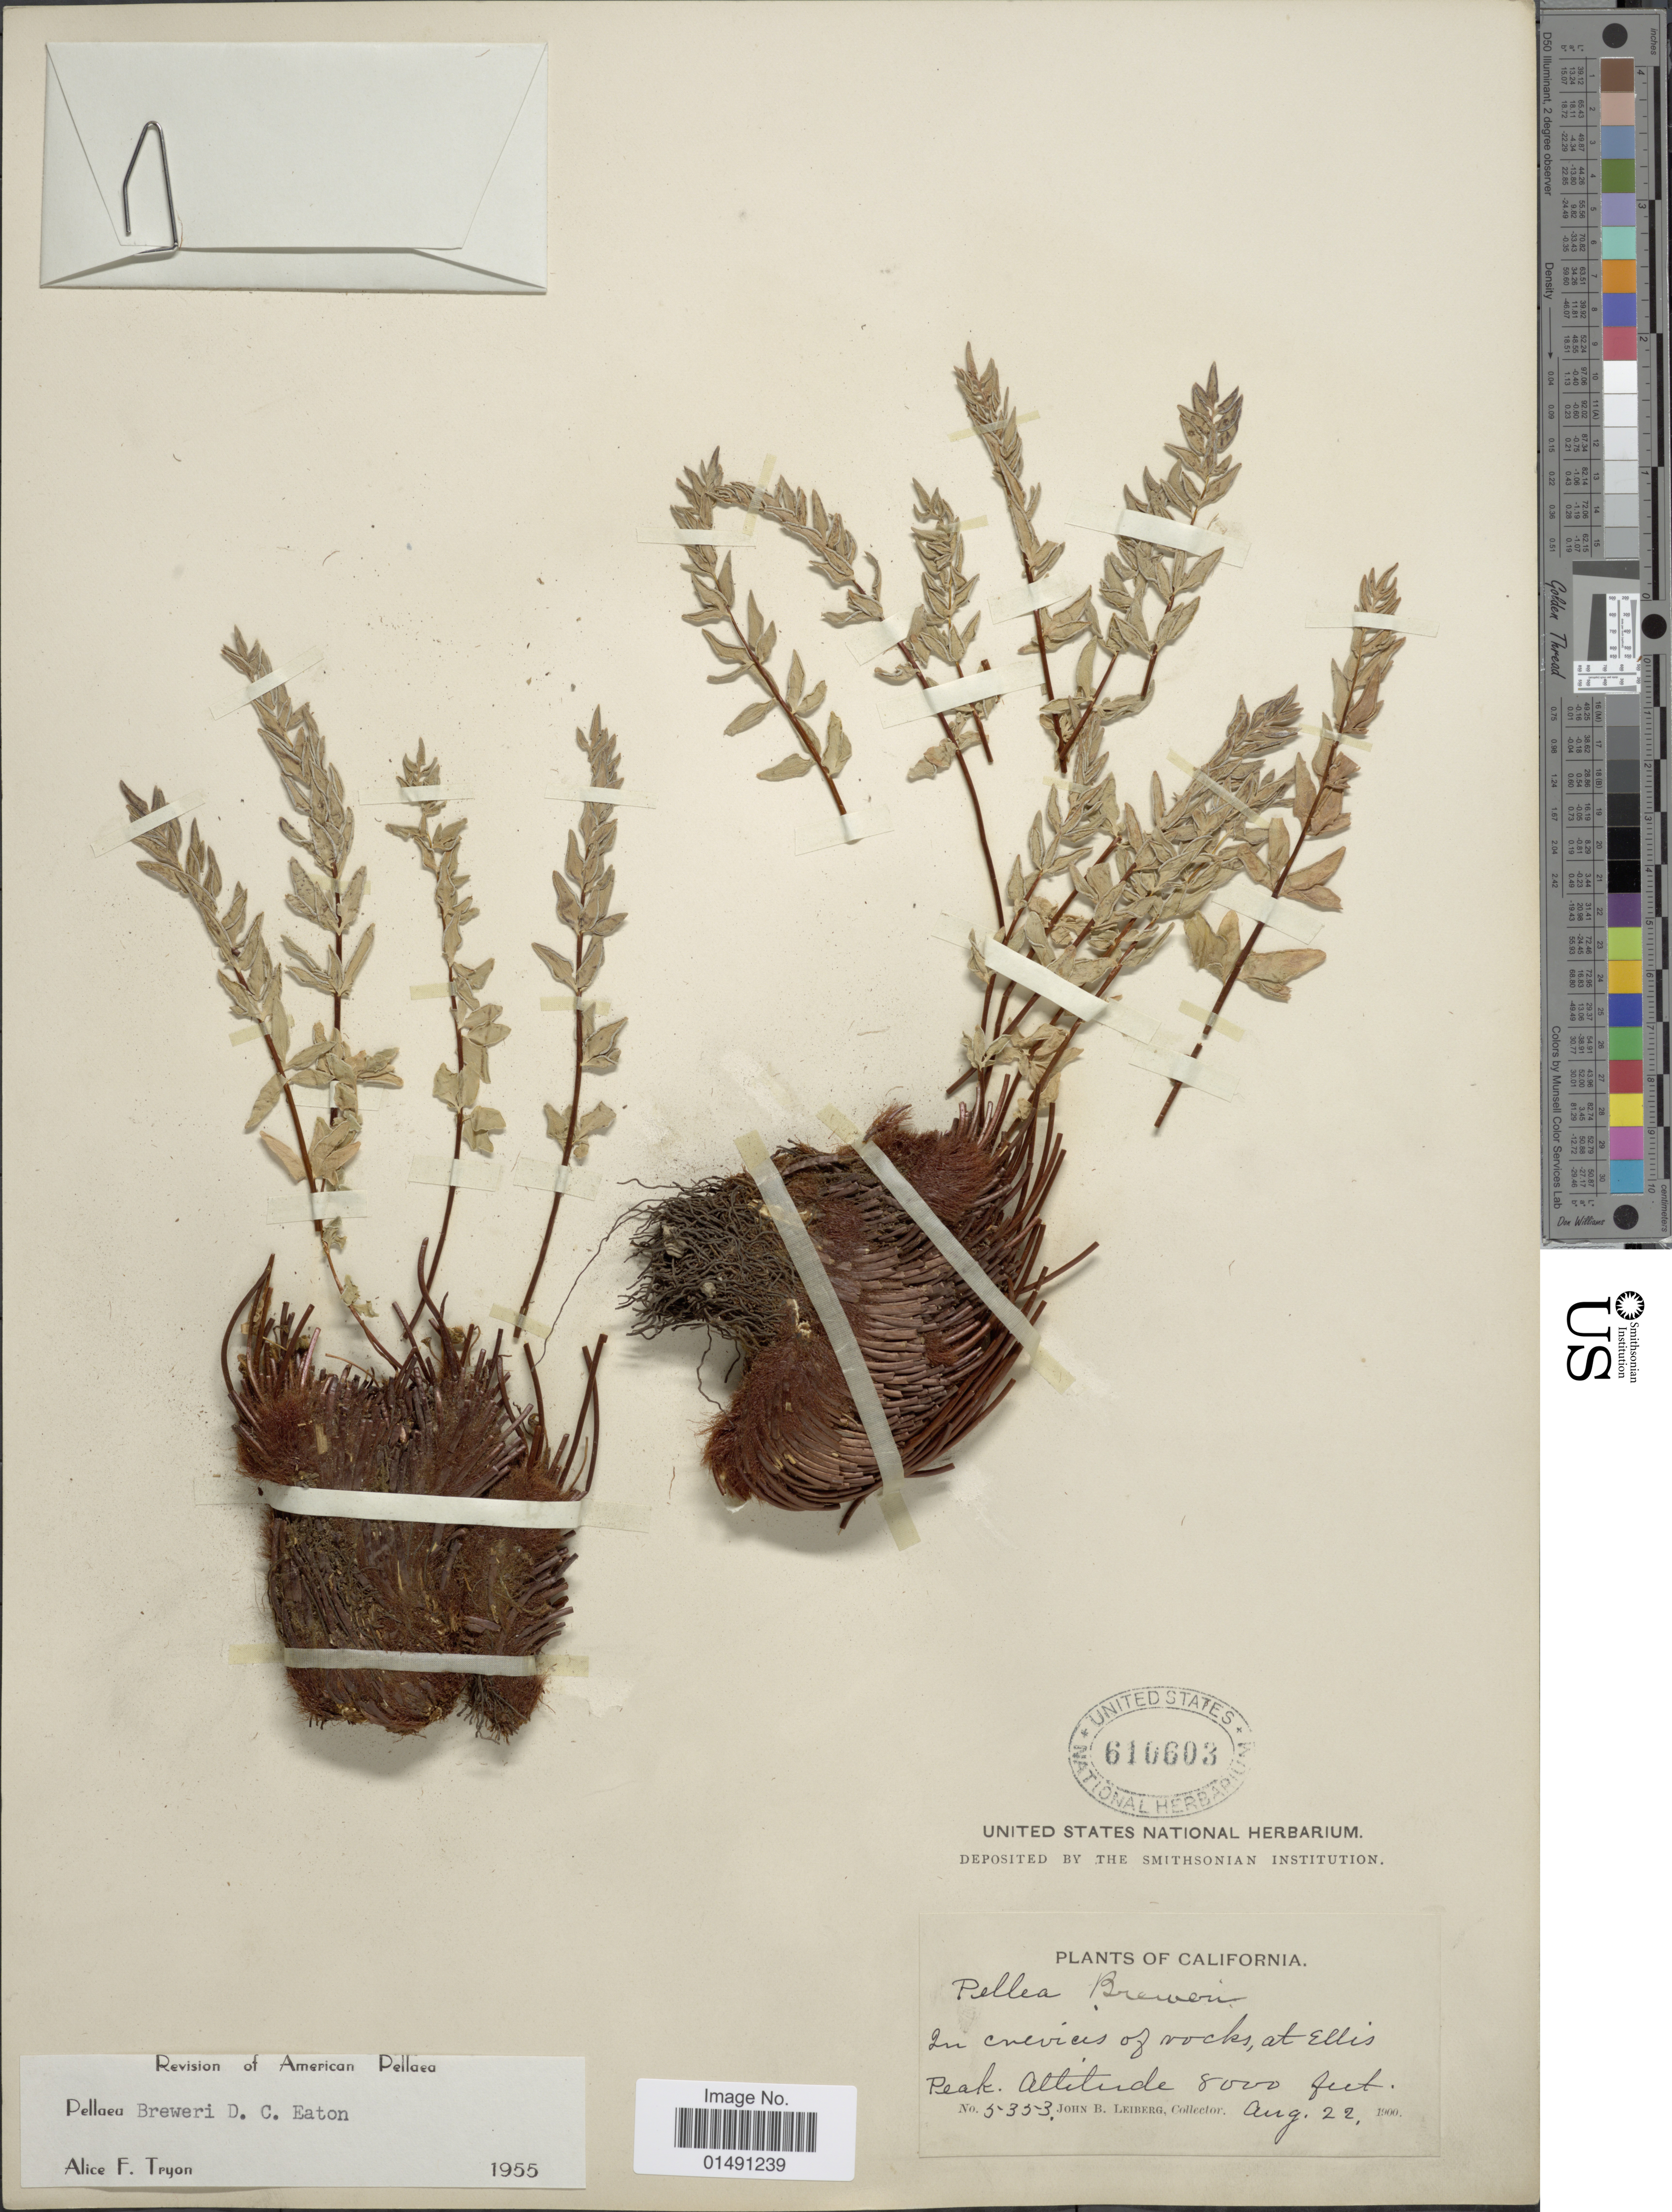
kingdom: Plantae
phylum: Tracheophyta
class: Polypodiopsida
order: Polypodiales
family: Pteridaceae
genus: Pellaea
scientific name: Pellaea breweri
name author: D.C. Eaton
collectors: J. B. Leiberg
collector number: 5353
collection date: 1900-08-22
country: United States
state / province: California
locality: In crevices of rocks, at Ellis Peak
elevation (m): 2438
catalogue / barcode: US 610603